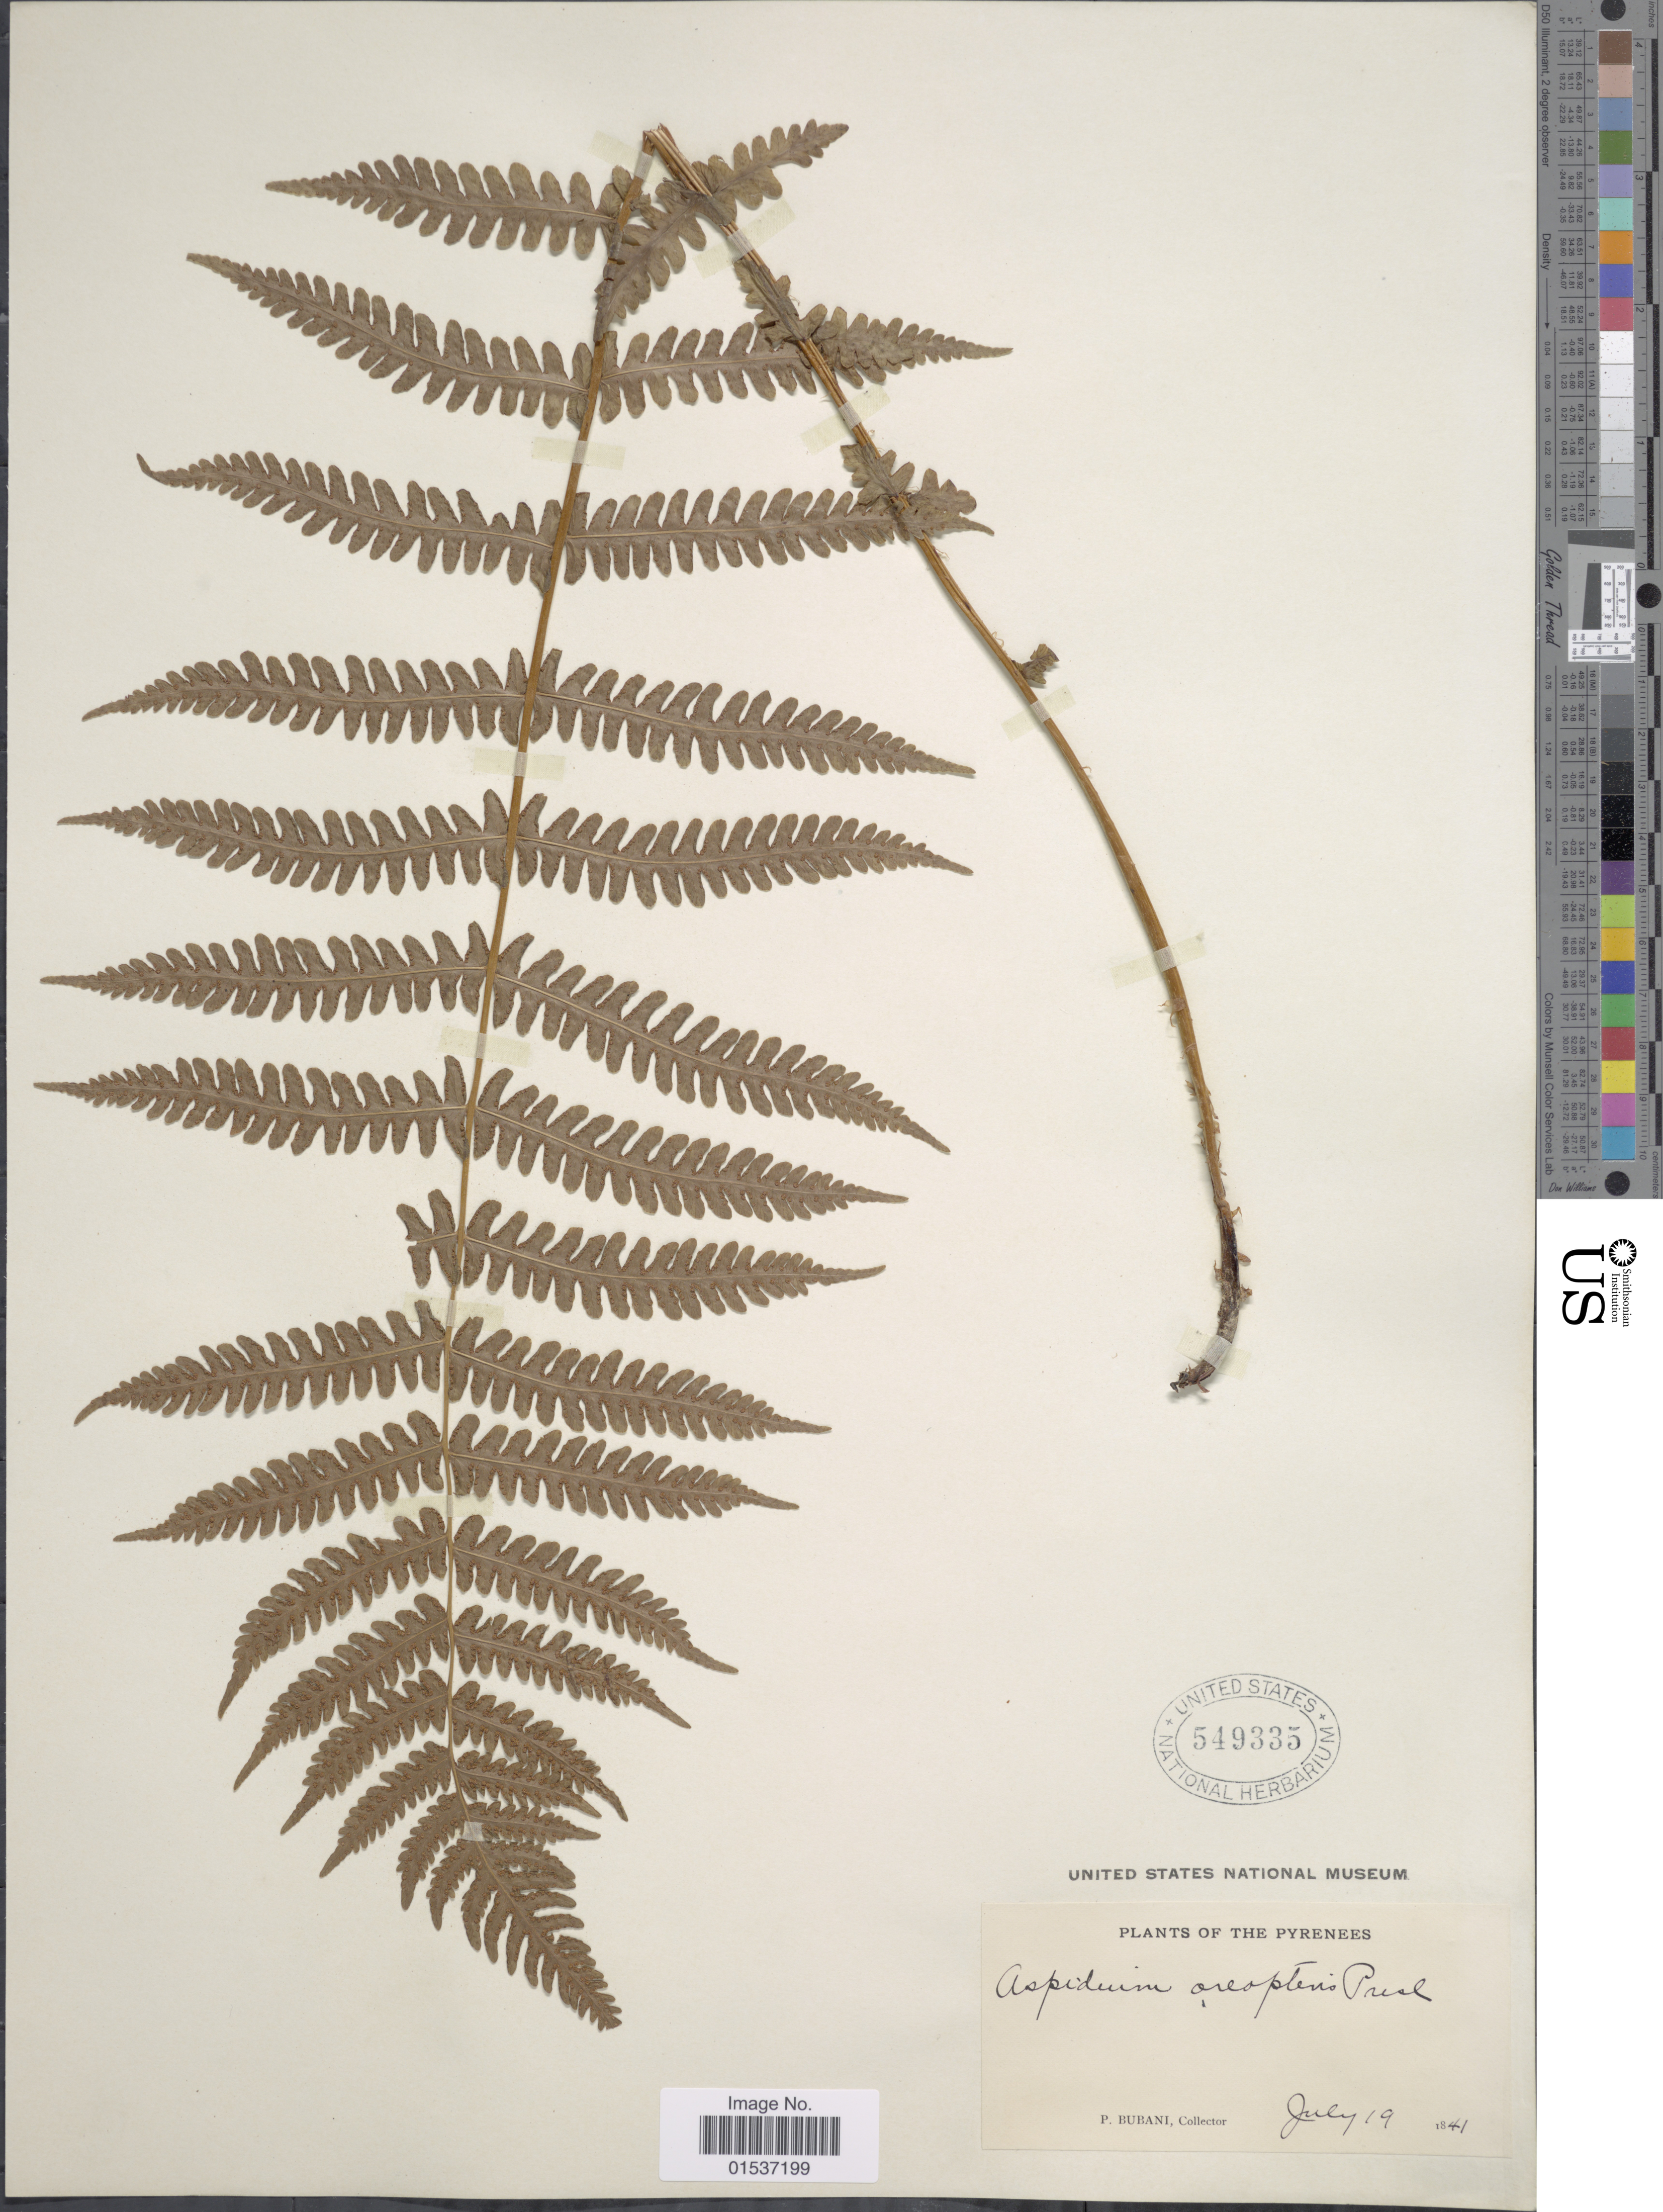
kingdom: Plantae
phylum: Tracheophyta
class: Polypodiopsida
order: Polypodiales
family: Thelypteridaceae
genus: Oreopteris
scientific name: Oreopteris limbosperma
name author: (All.) K. Iwats.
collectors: P. Bubani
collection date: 1841-07-19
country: France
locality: Pyrenees.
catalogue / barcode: US 549335